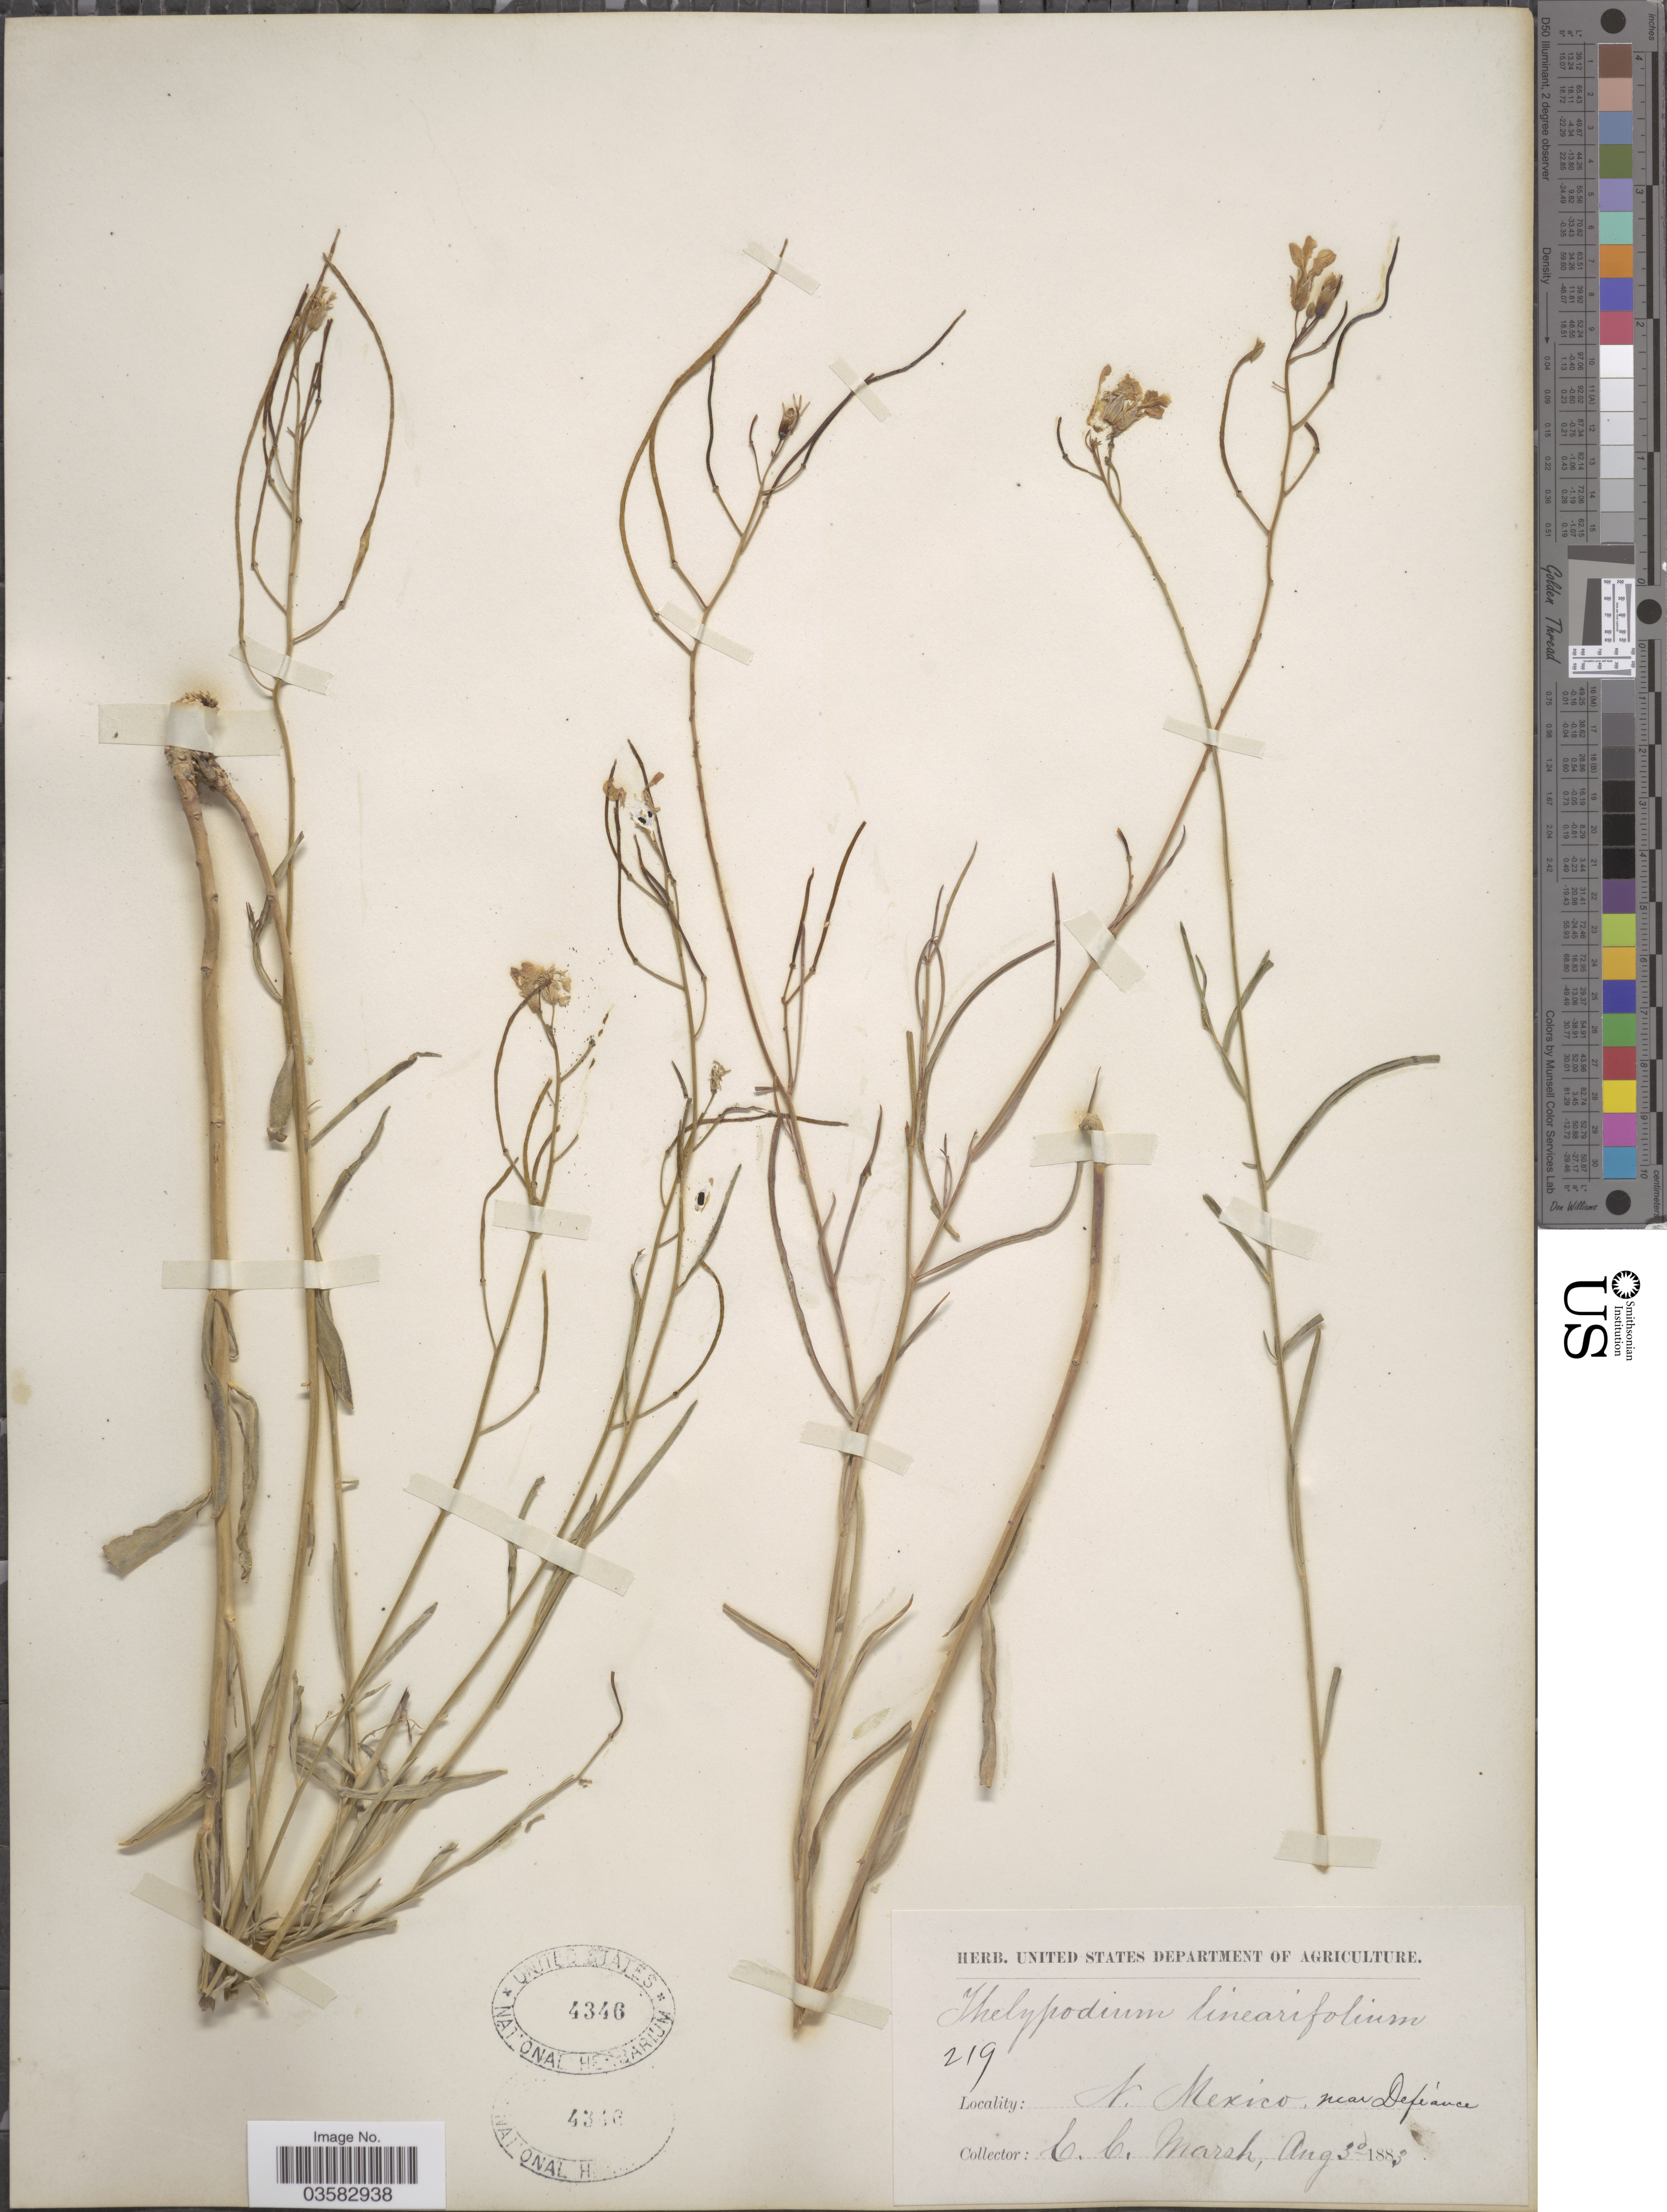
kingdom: Plantae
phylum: Tracheophyta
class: Magnoliopsida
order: Brassicales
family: Brassicaceae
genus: Sisymbrium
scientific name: Sisymbrium linearifolium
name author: (A. Gray) Payson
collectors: C. C. Marsh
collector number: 219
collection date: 1883-08-03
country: United States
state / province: New Mexico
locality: Near Defiance.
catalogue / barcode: US 4346